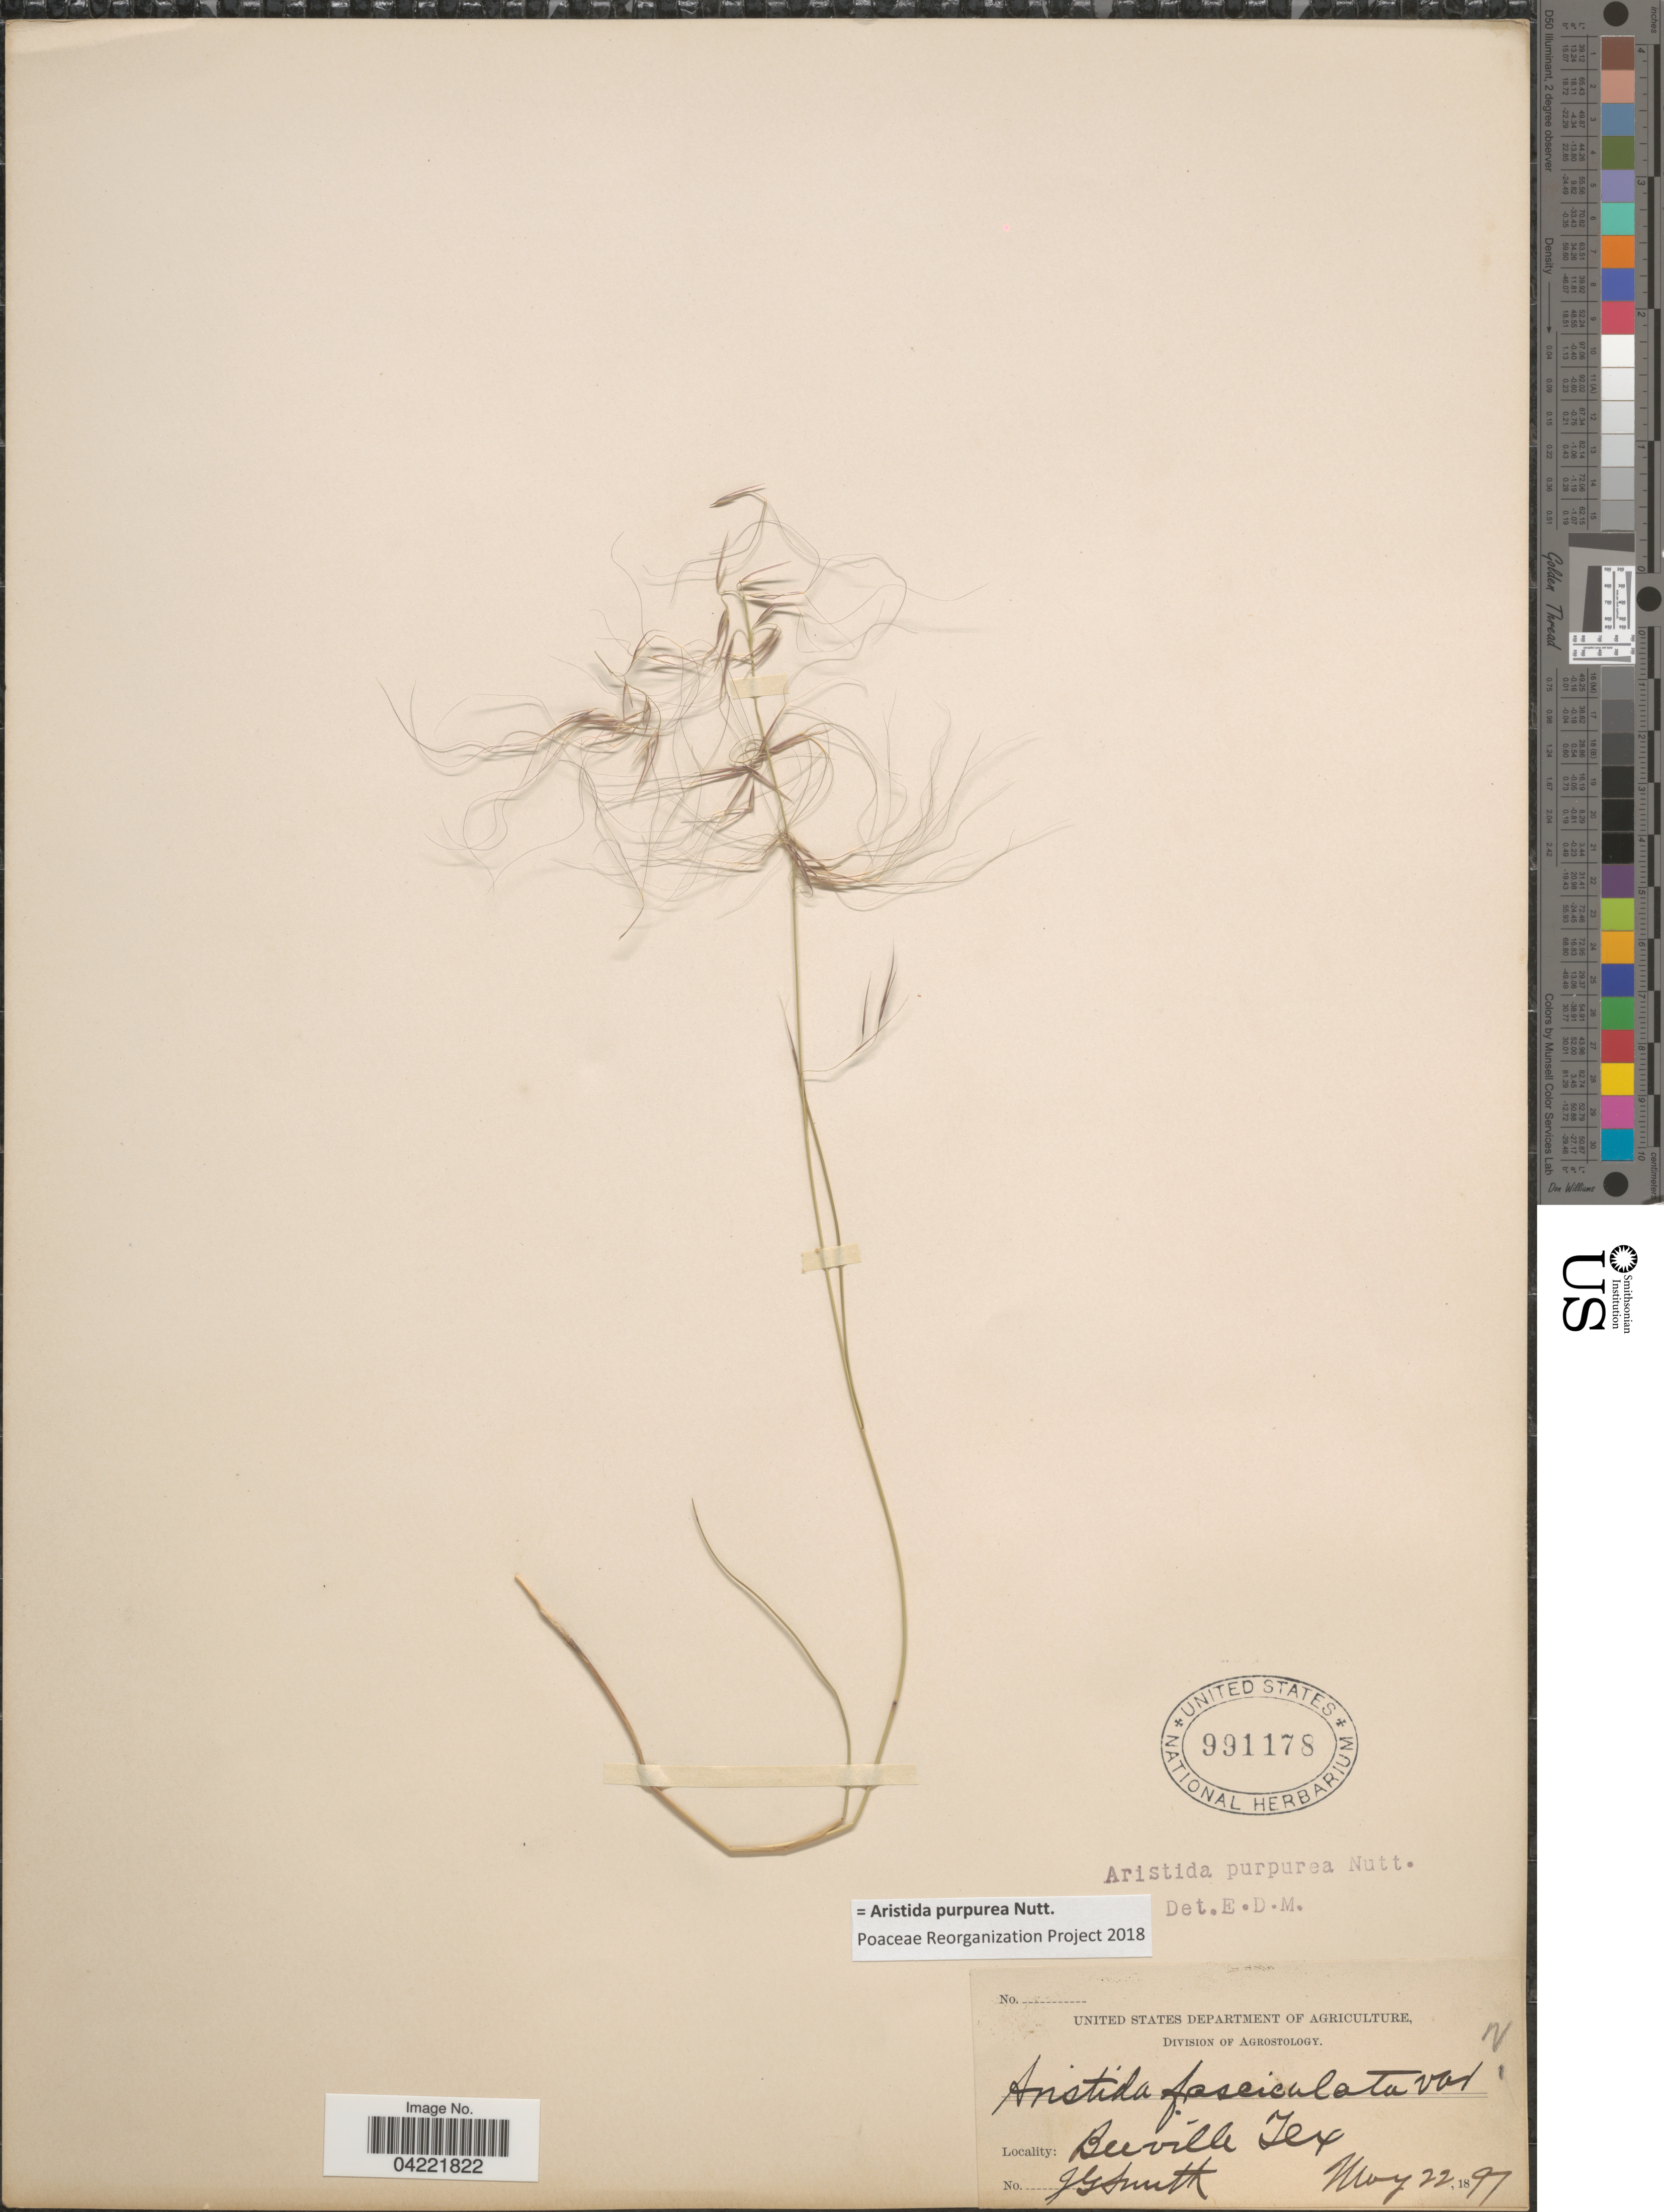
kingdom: Plantae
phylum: Tracheophyta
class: Liliopsida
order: Poales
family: Poaceae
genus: Aristida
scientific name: Aristida purpurea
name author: Nutt.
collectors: J. G. Smith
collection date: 1897-05-22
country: United States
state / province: Texas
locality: Beeville.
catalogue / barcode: US 991178